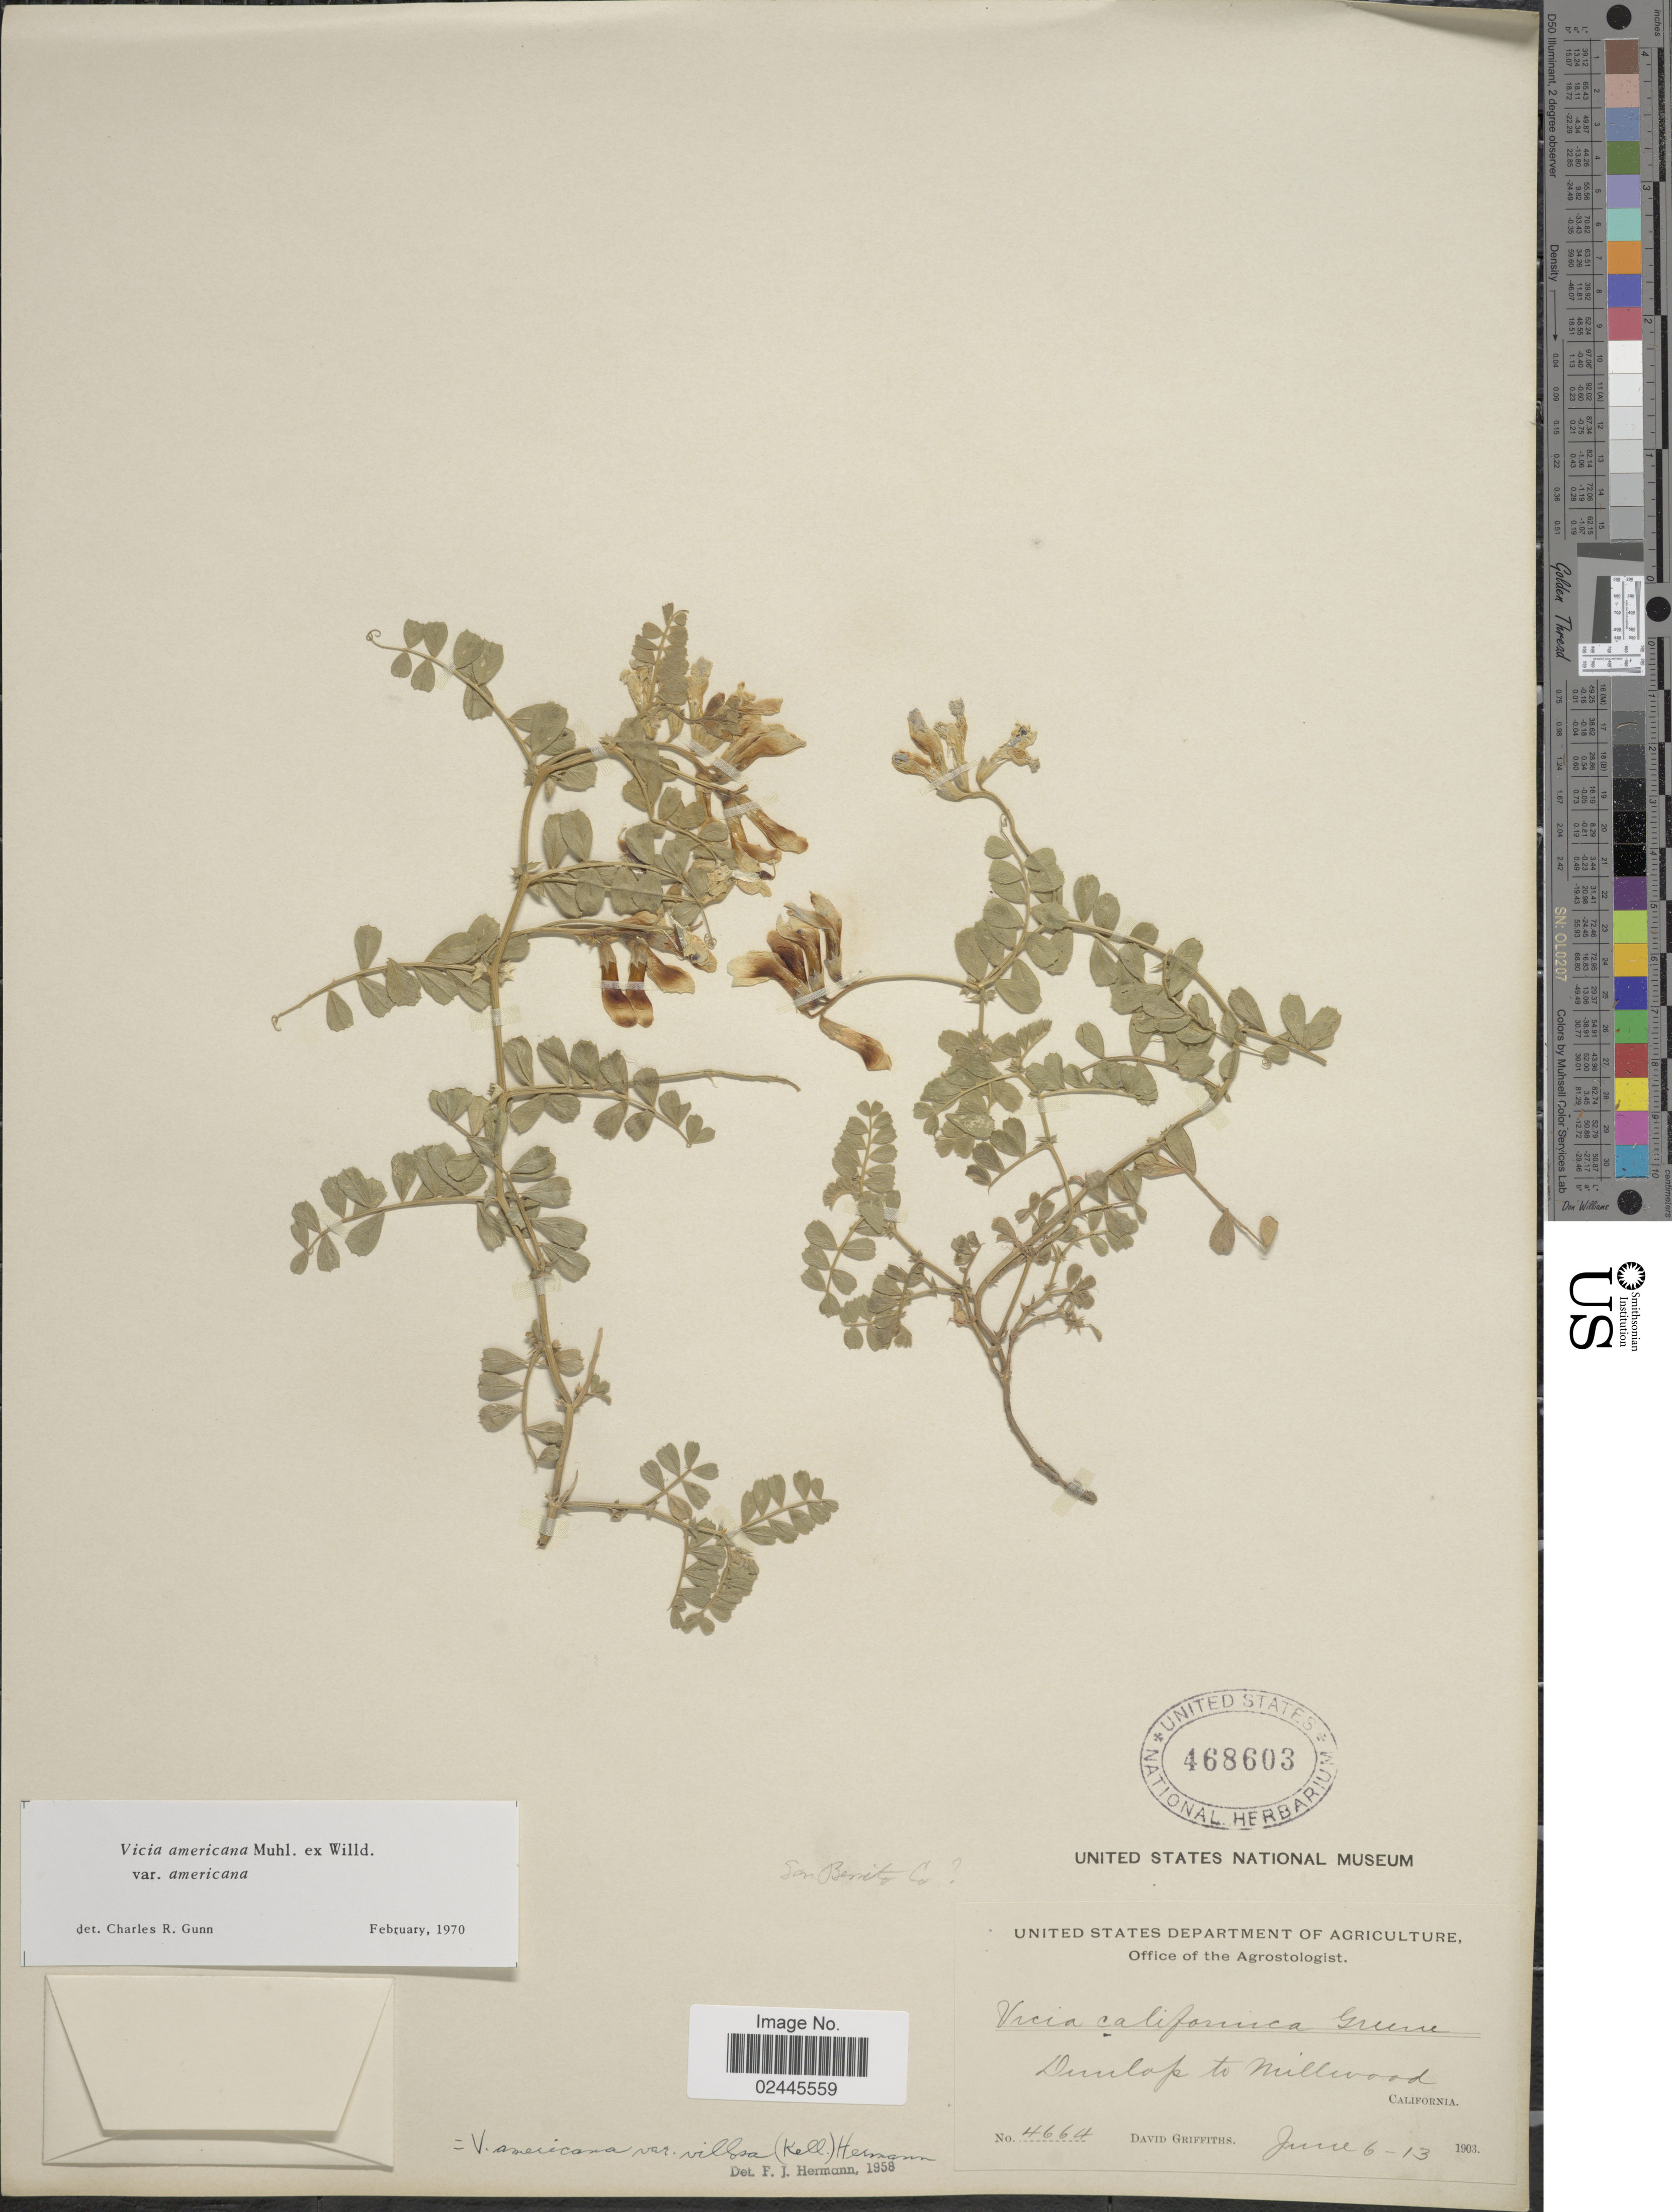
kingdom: Plantae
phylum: Tracheophyta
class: Magnoliopsida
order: Fabales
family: Fabaceae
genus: Vicia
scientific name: Vicia americana var. americana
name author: Muhl. ex Willd.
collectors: D. Griffiths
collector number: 4664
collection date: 1903-06-06/1903-06-13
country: United States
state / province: California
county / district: Fresno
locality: Dunlop to Millwood.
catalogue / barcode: US 468603